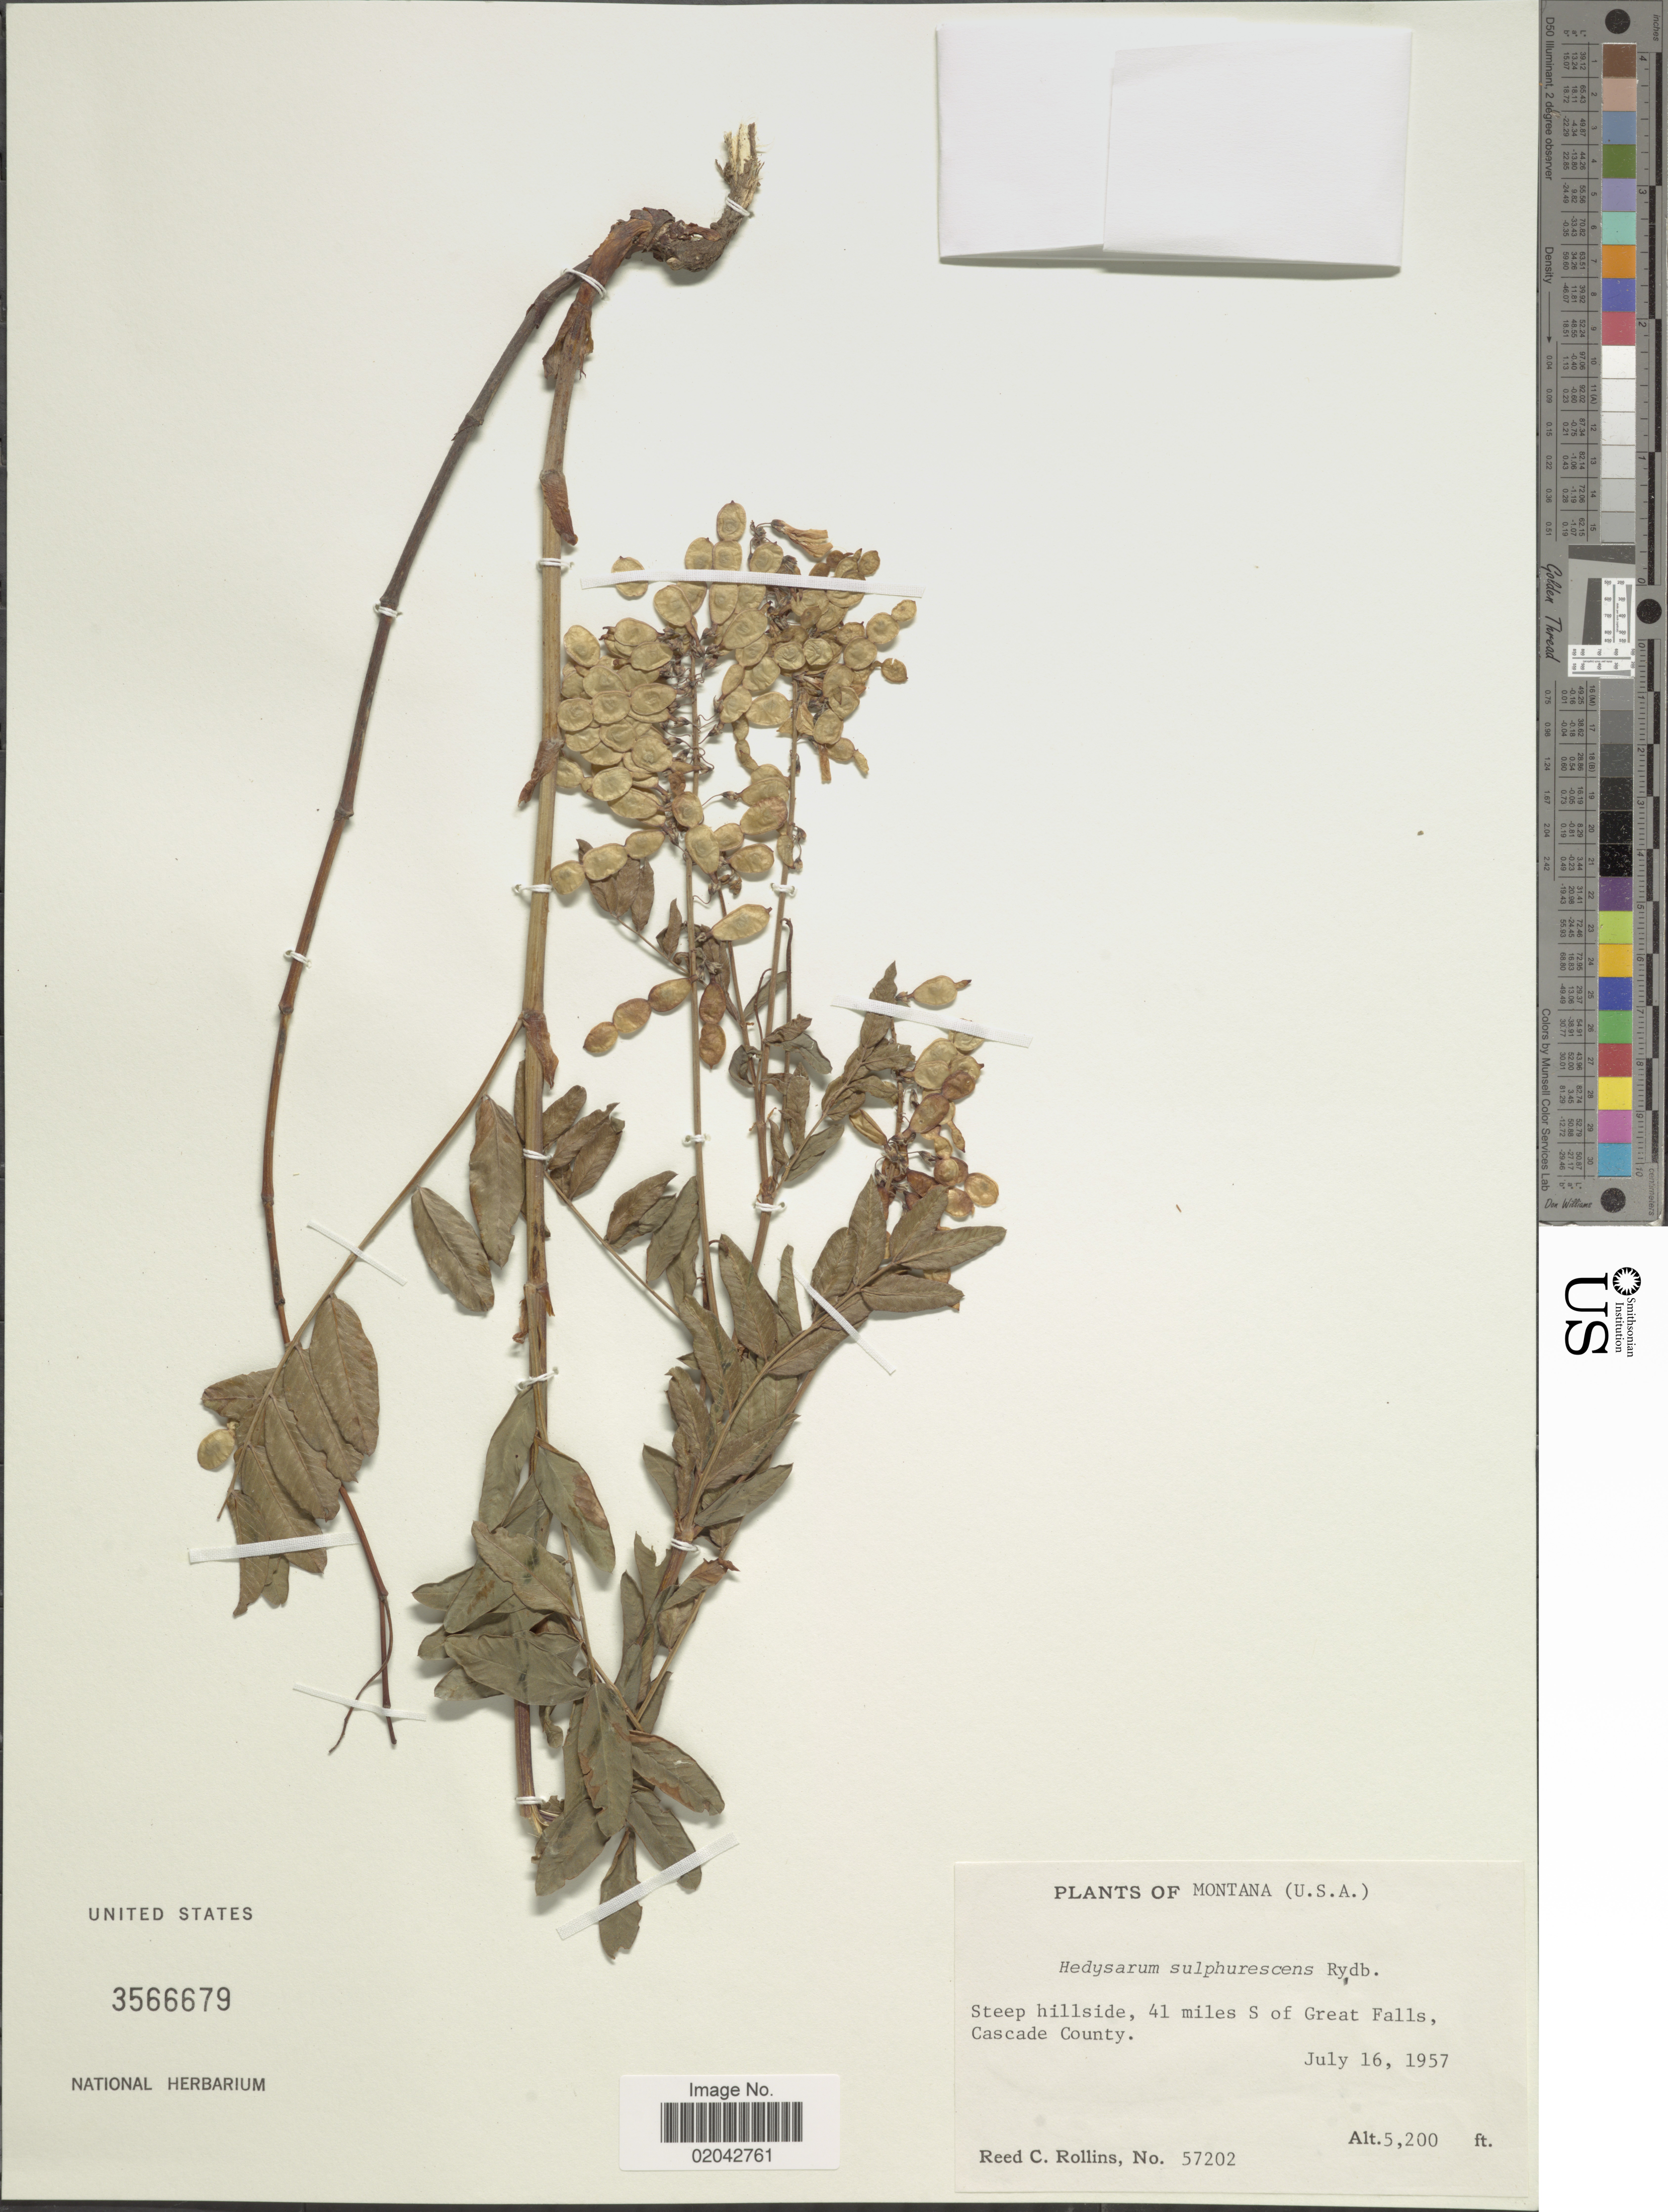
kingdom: Plantae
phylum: Tracheophyta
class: Magnoliopsida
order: Fabales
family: Fabaceae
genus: Hedysarum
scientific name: Hedysarum sulphurescens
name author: Rydb.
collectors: R. C. Rollins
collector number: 57202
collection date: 1957-07-16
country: United States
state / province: Montana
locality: Steep hillside, 41 miles S of Great Falls, Cascade County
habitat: steep hillside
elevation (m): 1585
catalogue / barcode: US 3566679